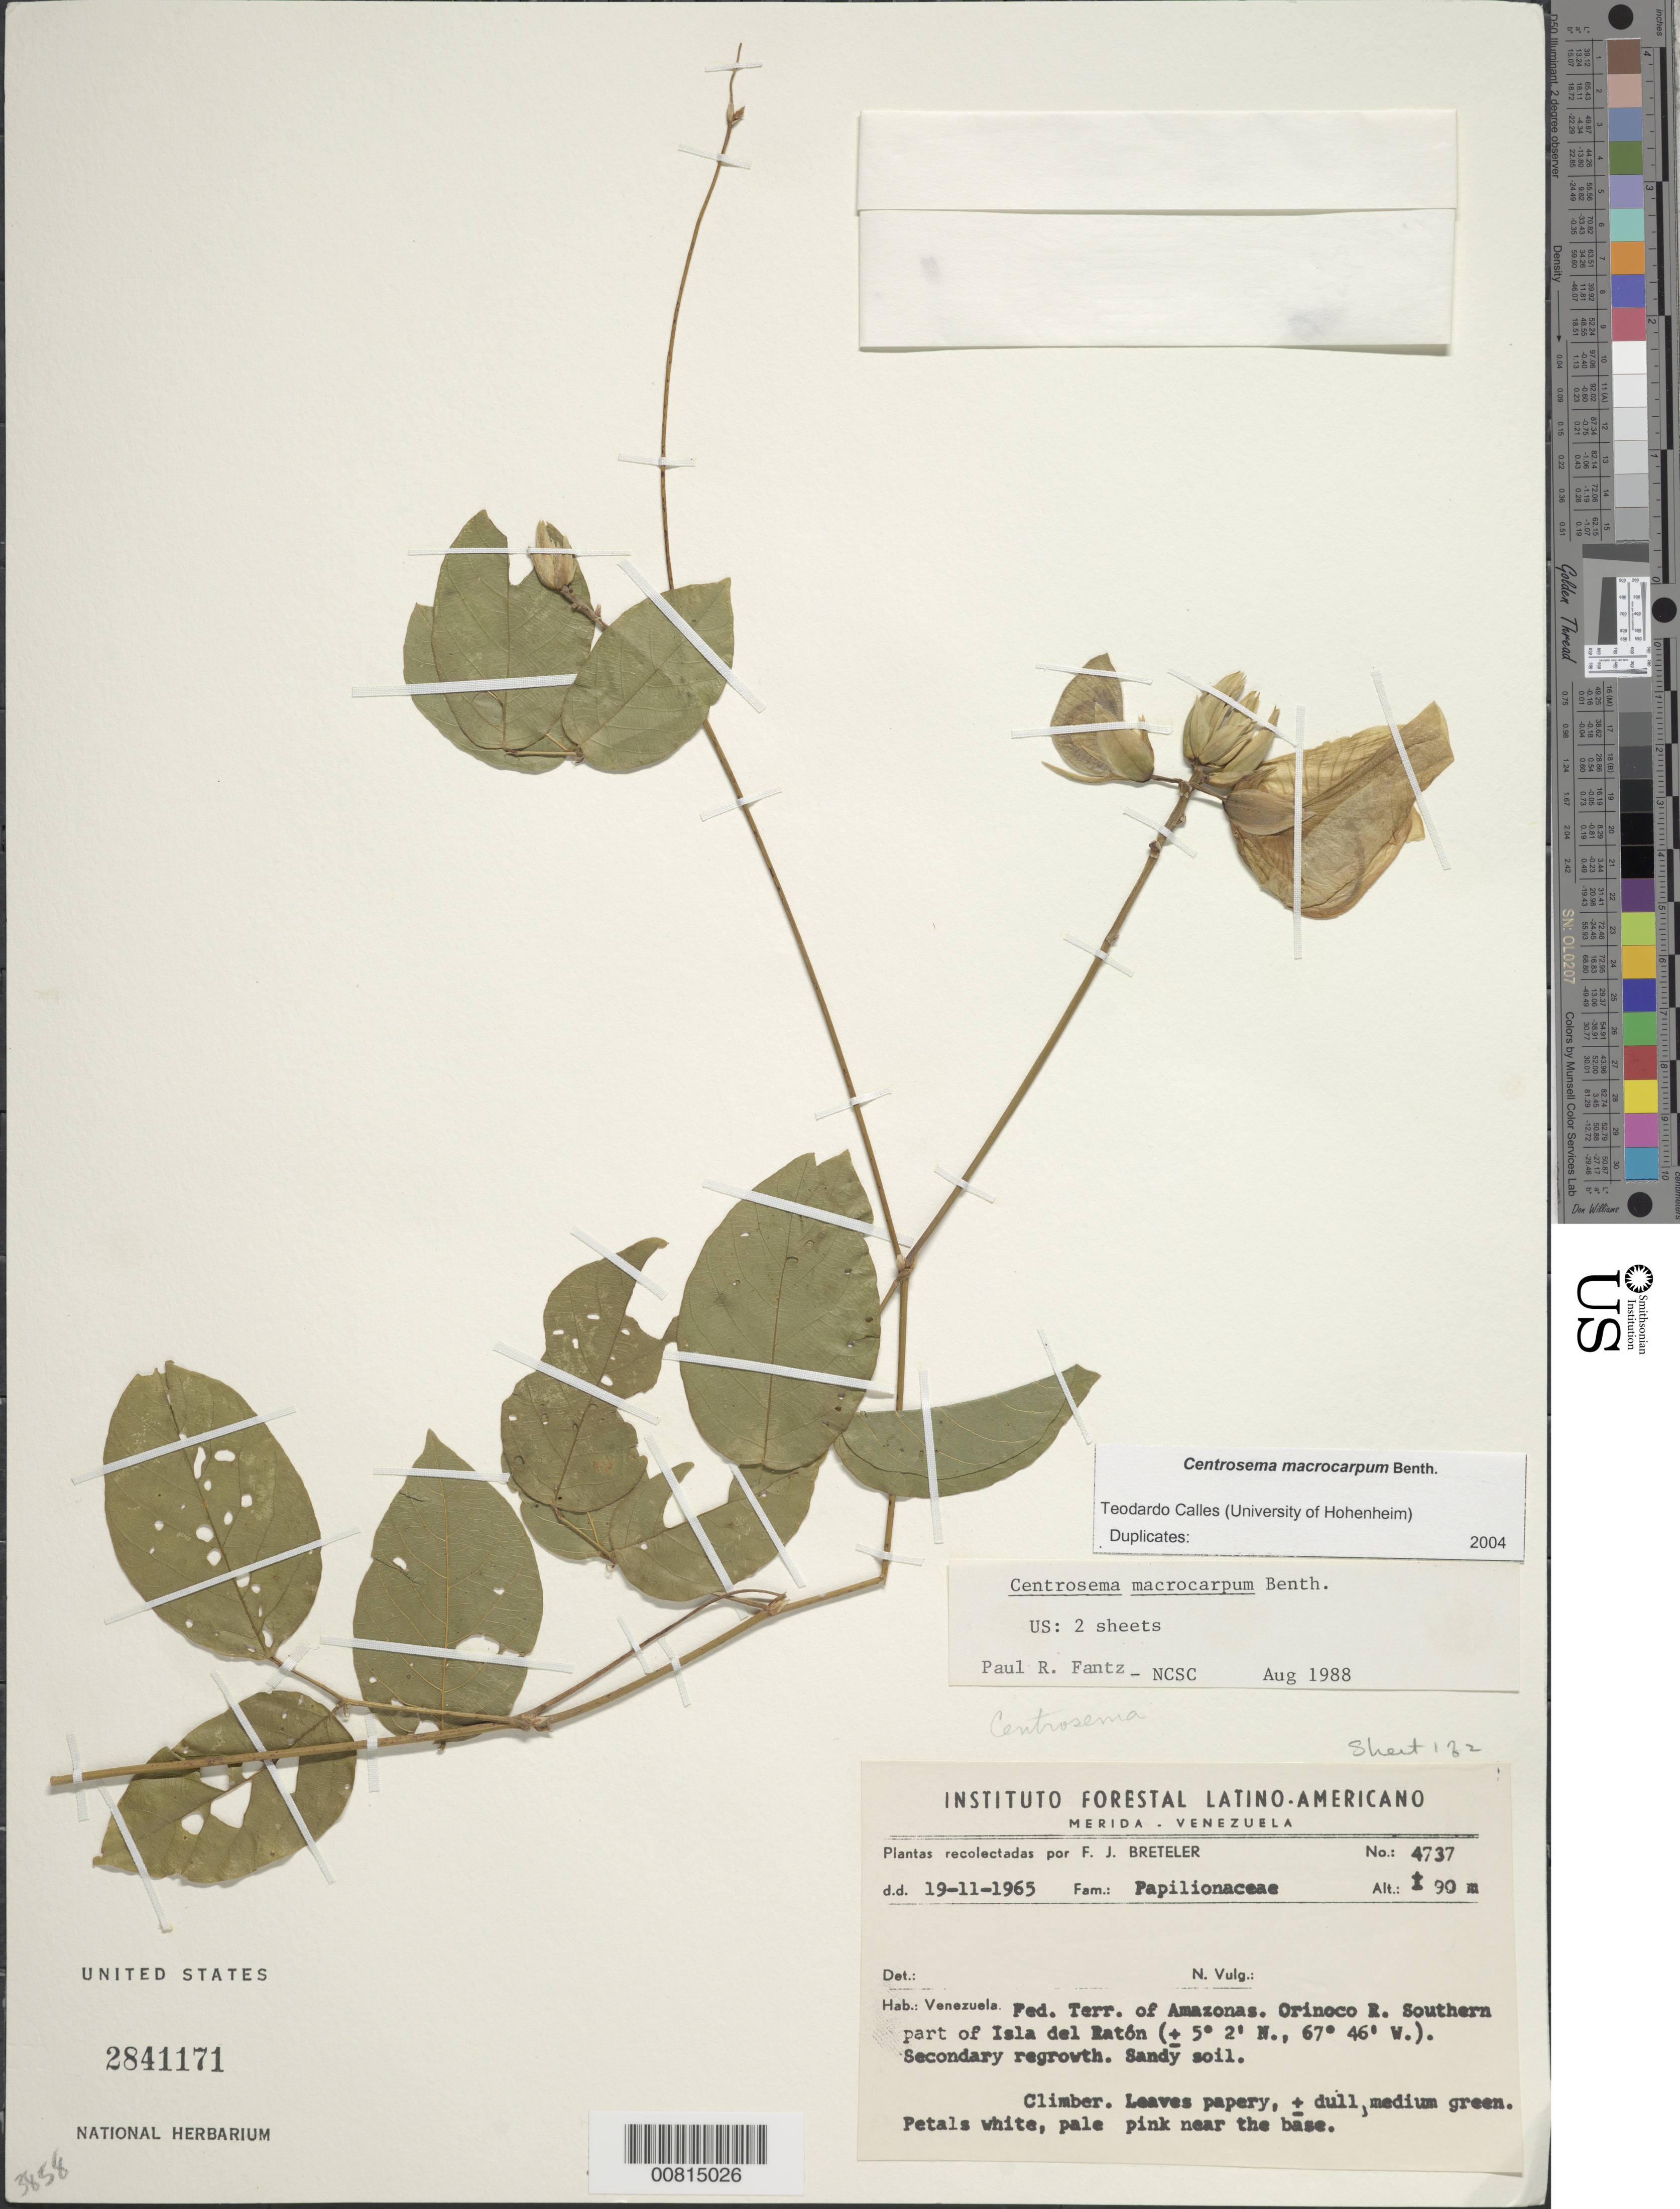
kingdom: Plantae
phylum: Tracheophyta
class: Magnoliopsida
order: Fabales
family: Fabaceae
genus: Centrosema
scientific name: Centrosema macrocarpum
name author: Benth.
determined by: Calles, T.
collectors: F. J. Breteler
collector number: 4737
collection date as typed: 19-Nov-65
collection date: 1965-11-19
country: Venezuela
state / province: Amazonas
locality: Orinoco R., southern part of Isla del Ratón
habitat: Secondary regrowth, sandy soil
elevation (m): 90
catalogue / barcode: US 2841171